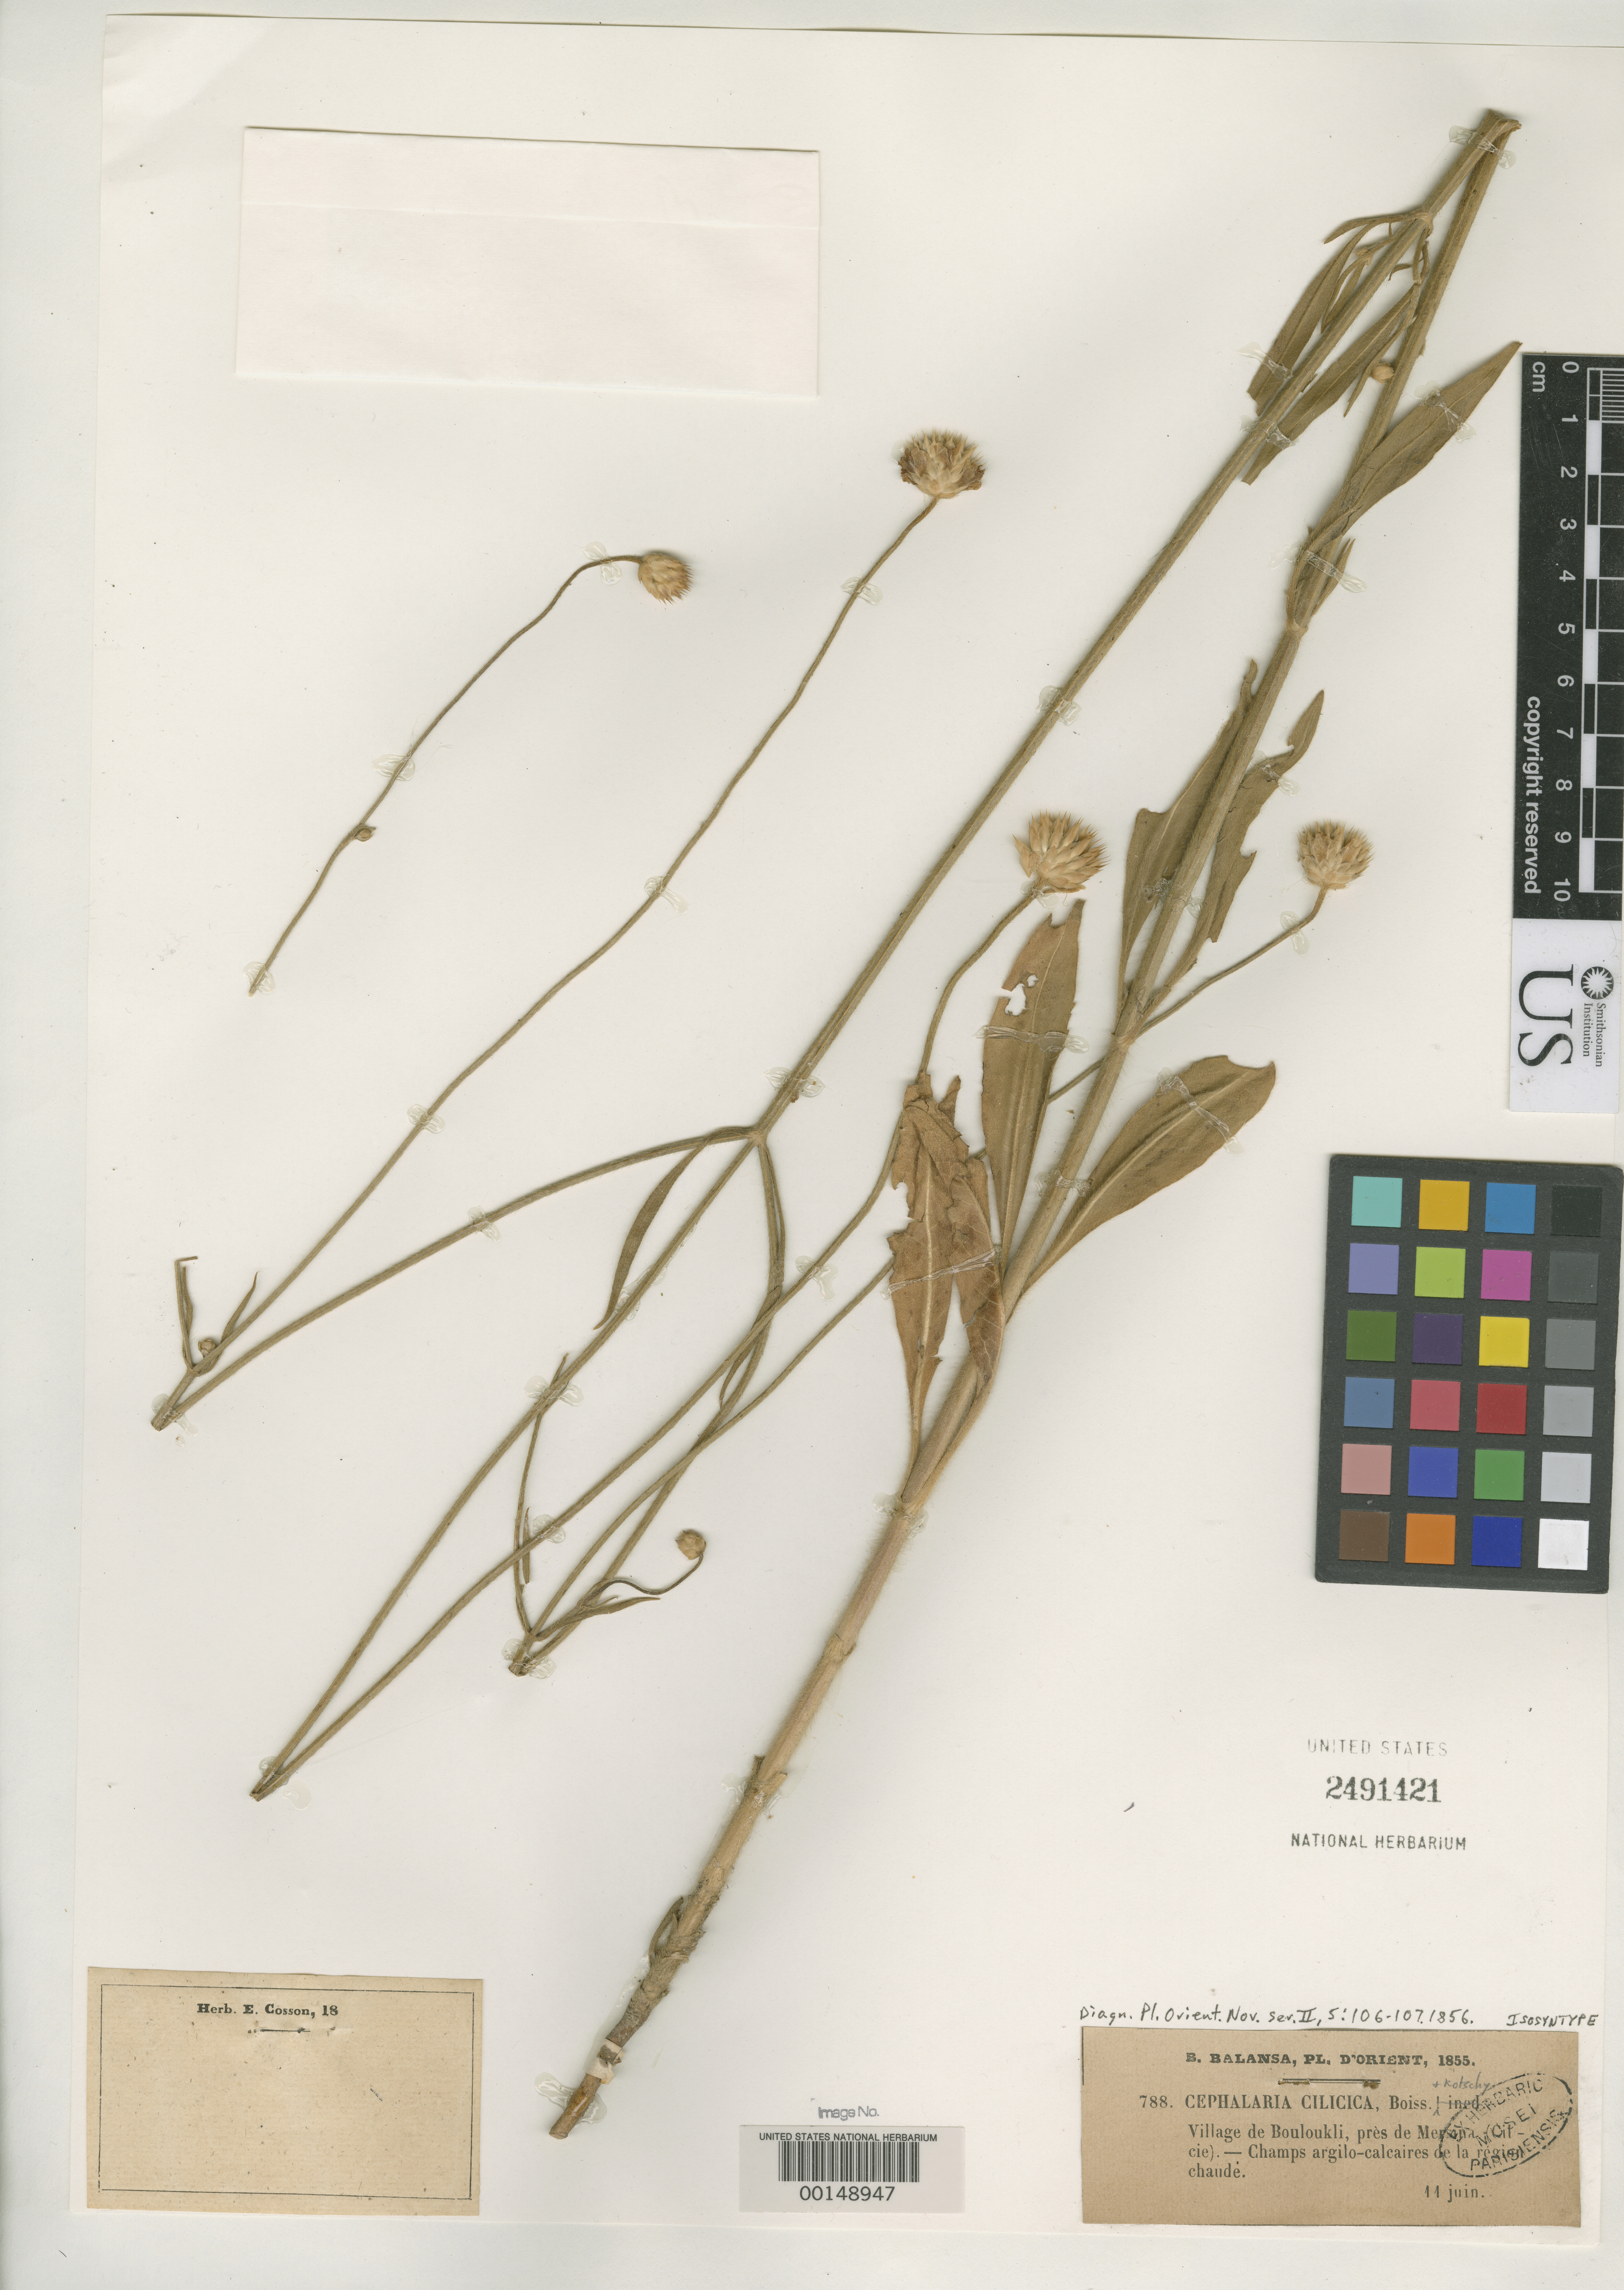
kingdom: Plantae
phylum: Tracheophyta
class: Magnoliopsida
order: Dipsacales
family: Caprifoliaceae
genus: Cephalaria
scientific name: Cephalaria cilicica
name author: Boiss. & Kotschy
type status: Isosyntype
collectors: B. Balansa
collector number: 788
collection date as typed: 11 Jun 1855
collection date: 1855-06-11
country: Turkey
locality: Village Debouloukli, pres de Mersina (ciliciae), champs Argilo-calcaires de La Chaude.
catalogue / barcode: US 2491421